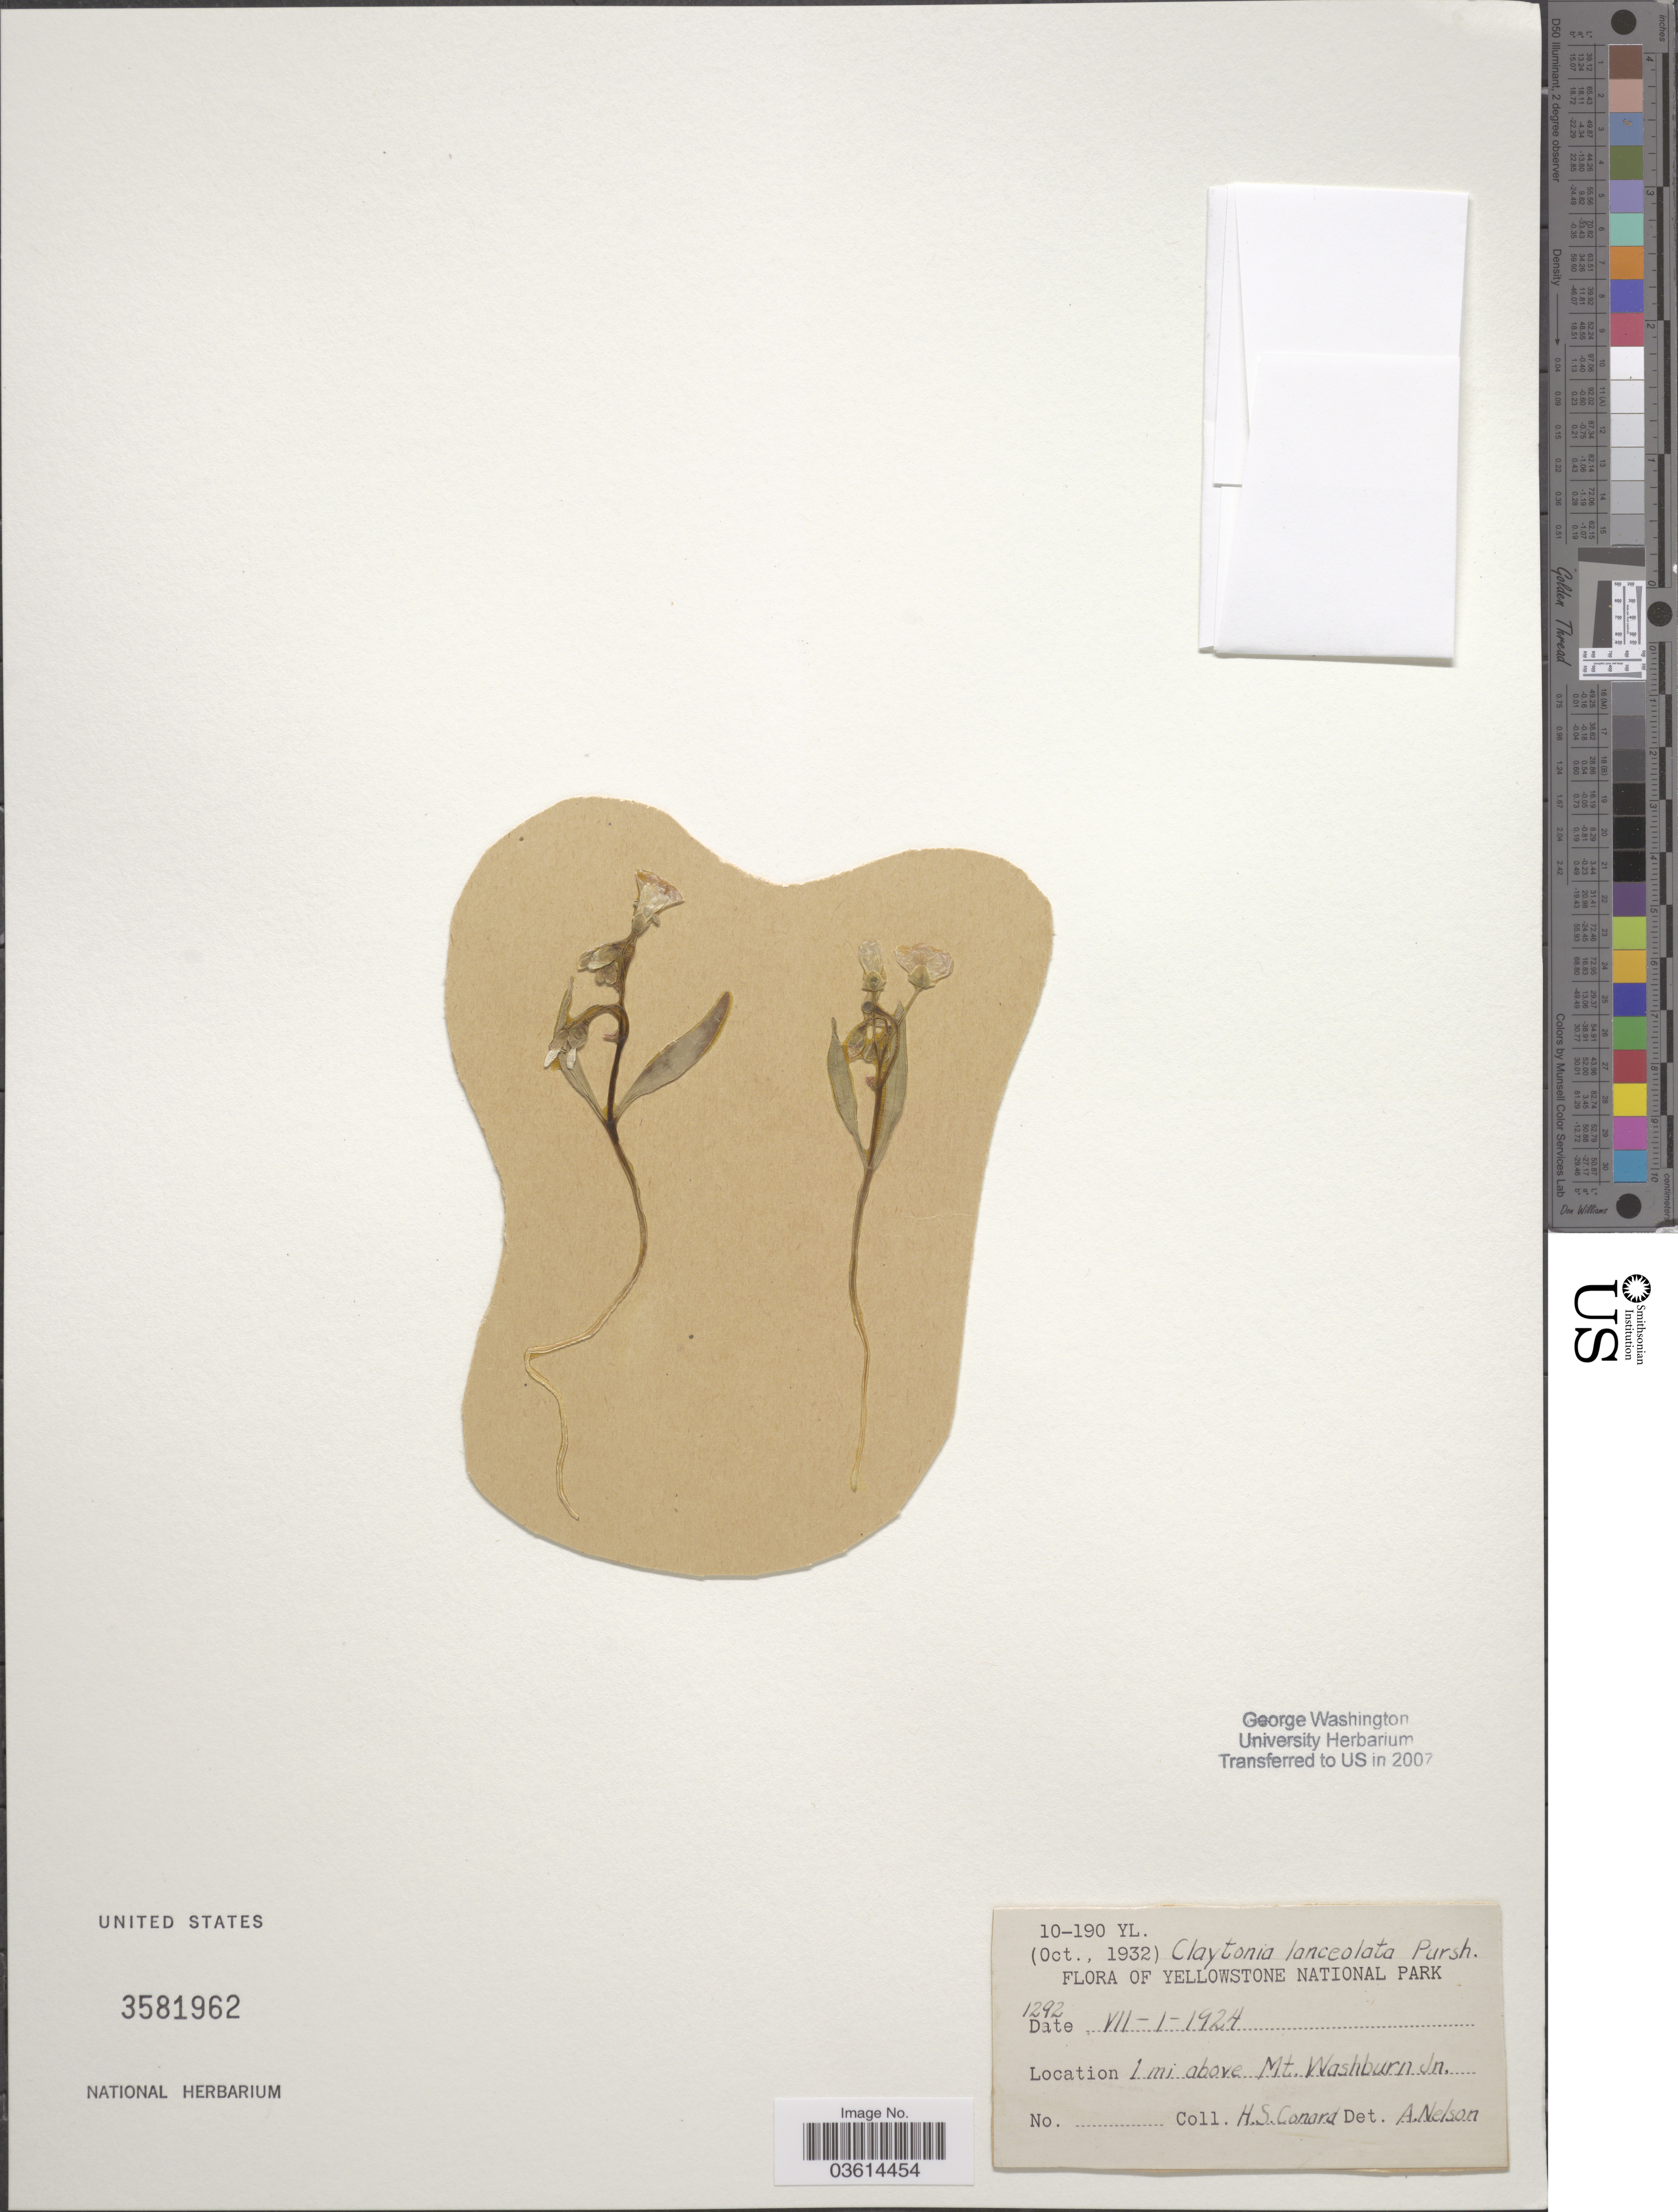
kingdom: Plantae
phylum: Tracheophyta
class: Magnoliopsida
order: Caryophyllales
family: Montiaceae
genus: Claytonia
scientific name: Claytonia lanceolata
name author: Pursh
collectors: H. S. Conard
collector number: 1292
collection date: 1924-07-01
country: United States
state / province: Wyoming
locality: Yellowstone National Park. 1 mi. above Mt. Washburn Jn.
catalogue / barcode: US 3581962